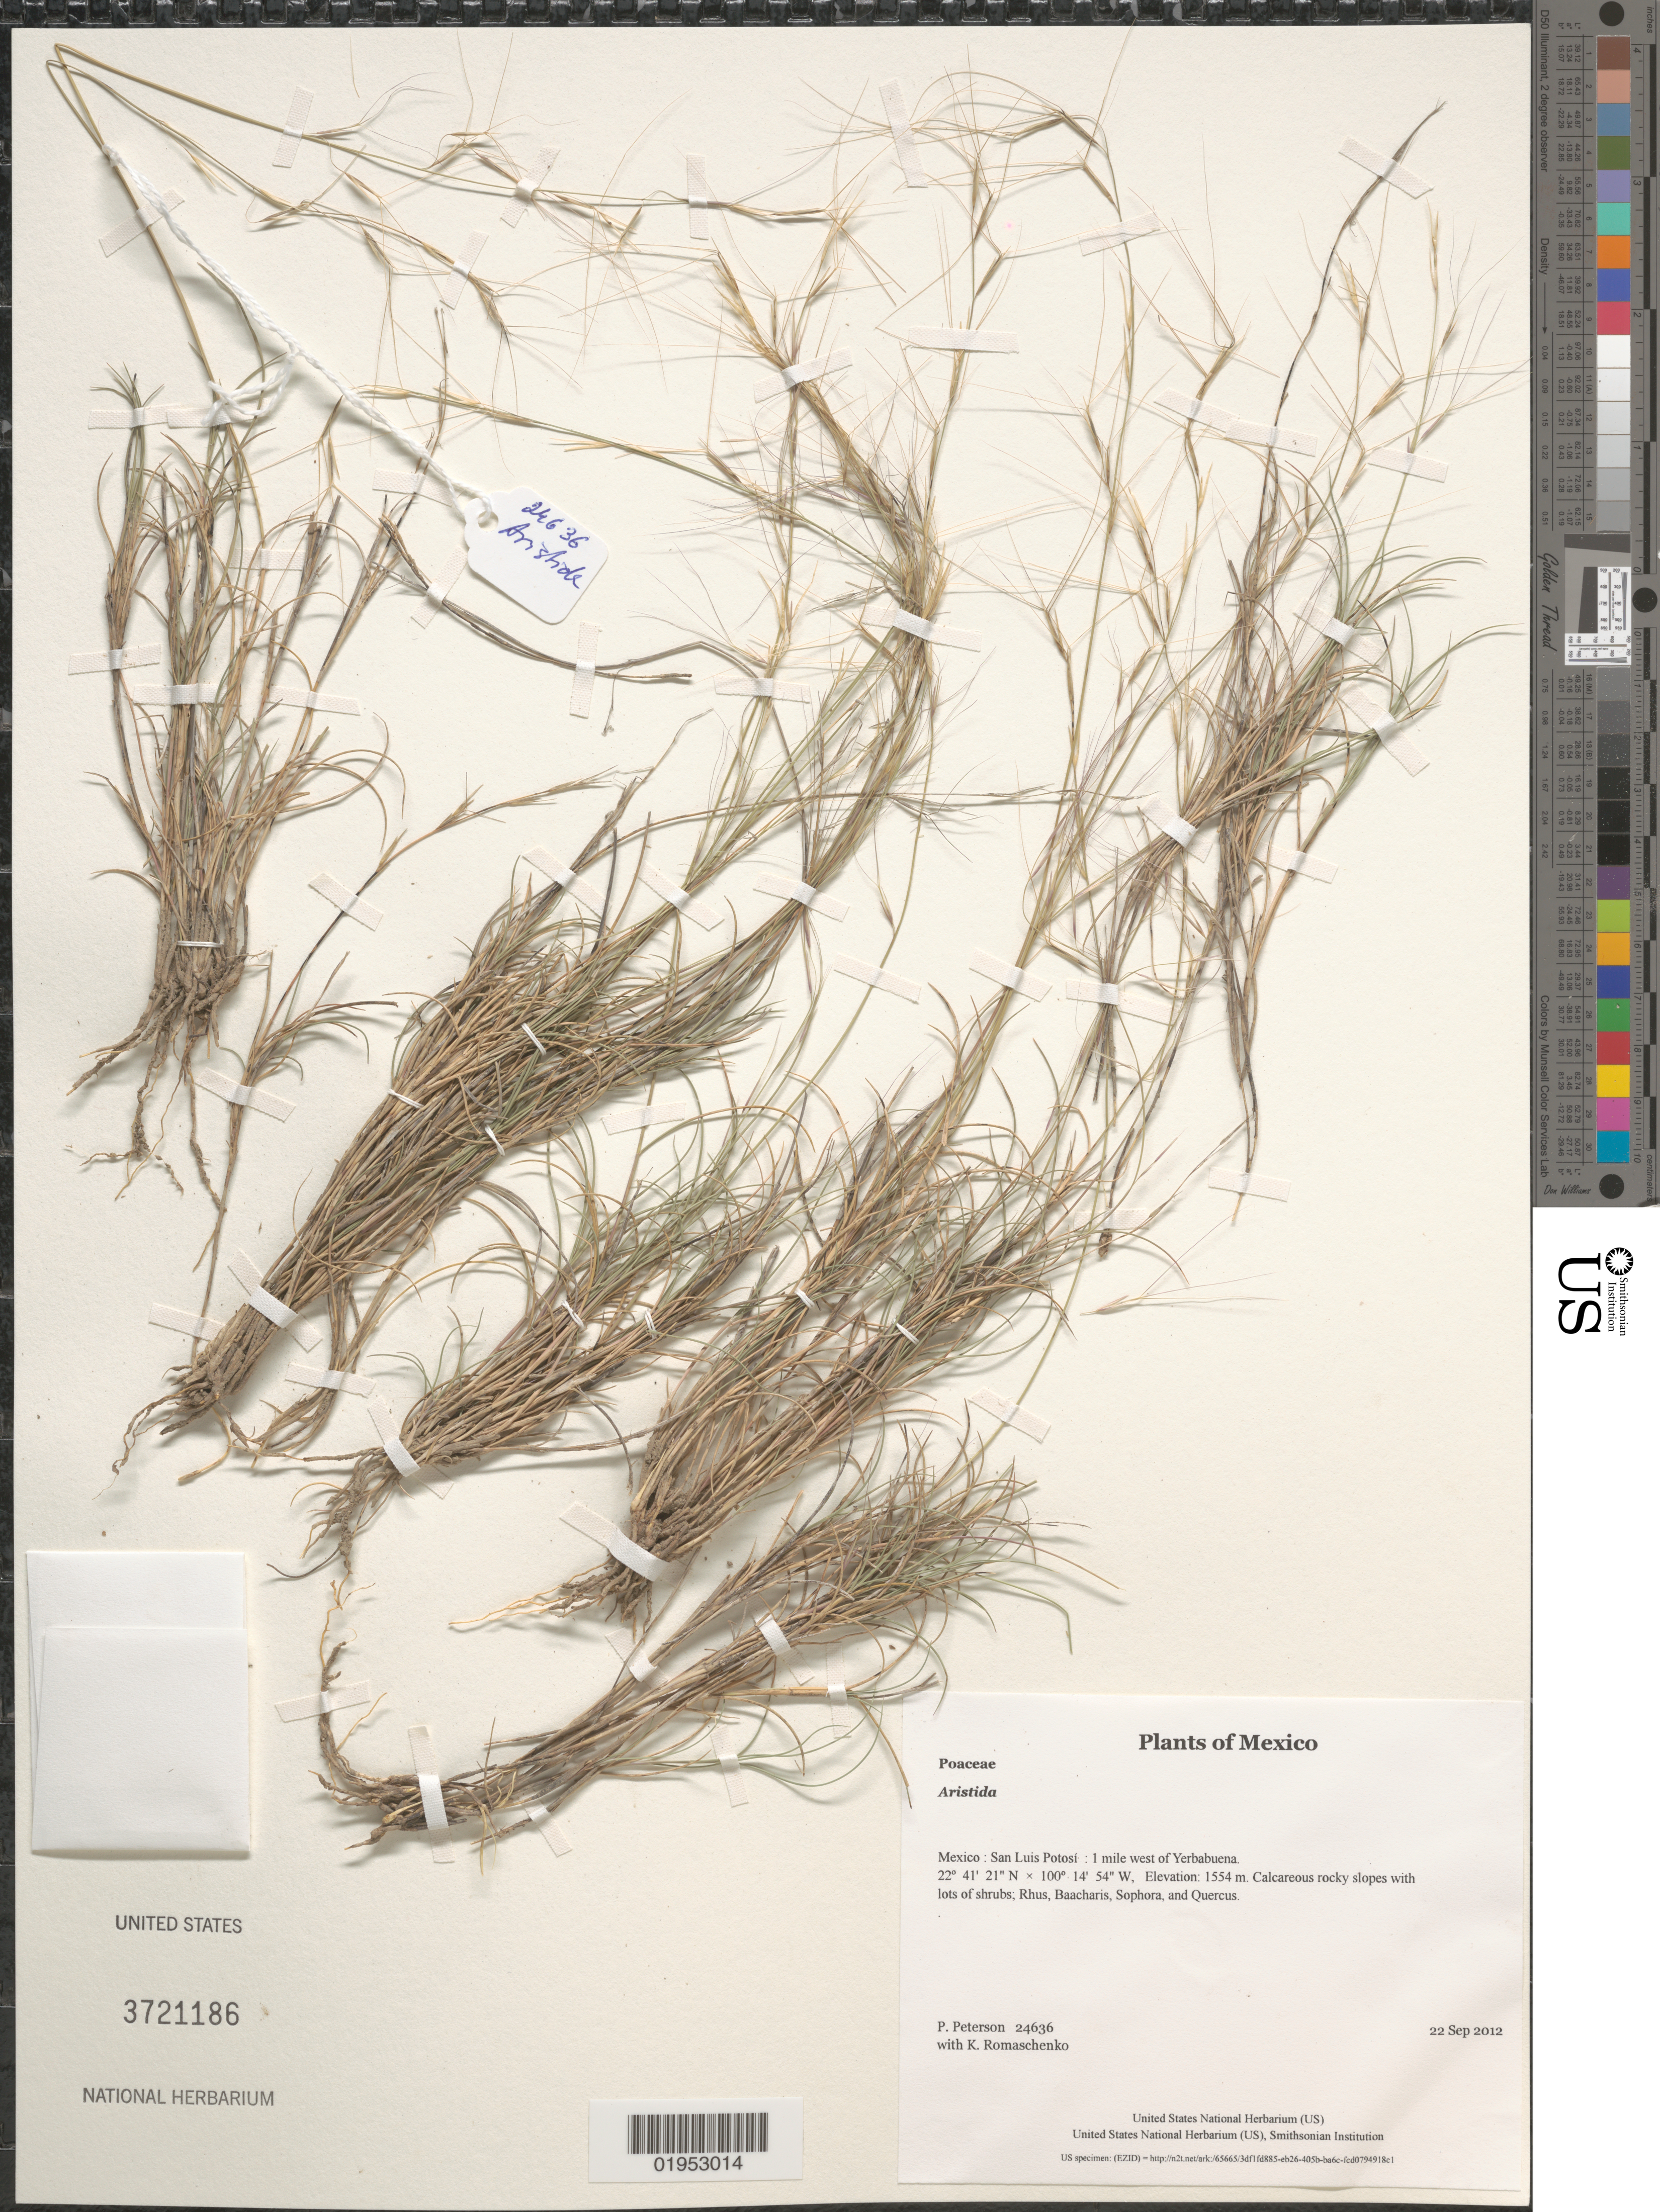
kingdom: Plantae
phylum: Tracheophyta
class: Liliopsida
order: Poales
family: Poaceae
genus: Aristida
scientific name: Aristida sp.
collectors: P. M. Peterson & K. Romaschenko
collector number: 24636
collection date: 2012-09-22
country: Mexico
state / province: San Luis Potosí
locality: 1 mile west of Yerbabuena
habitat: Calcareous rocky slopes with lots of shrubs; Rhus, Baacharis, Sophora, and Quercus.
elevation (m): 1554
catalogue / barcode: US 3721186